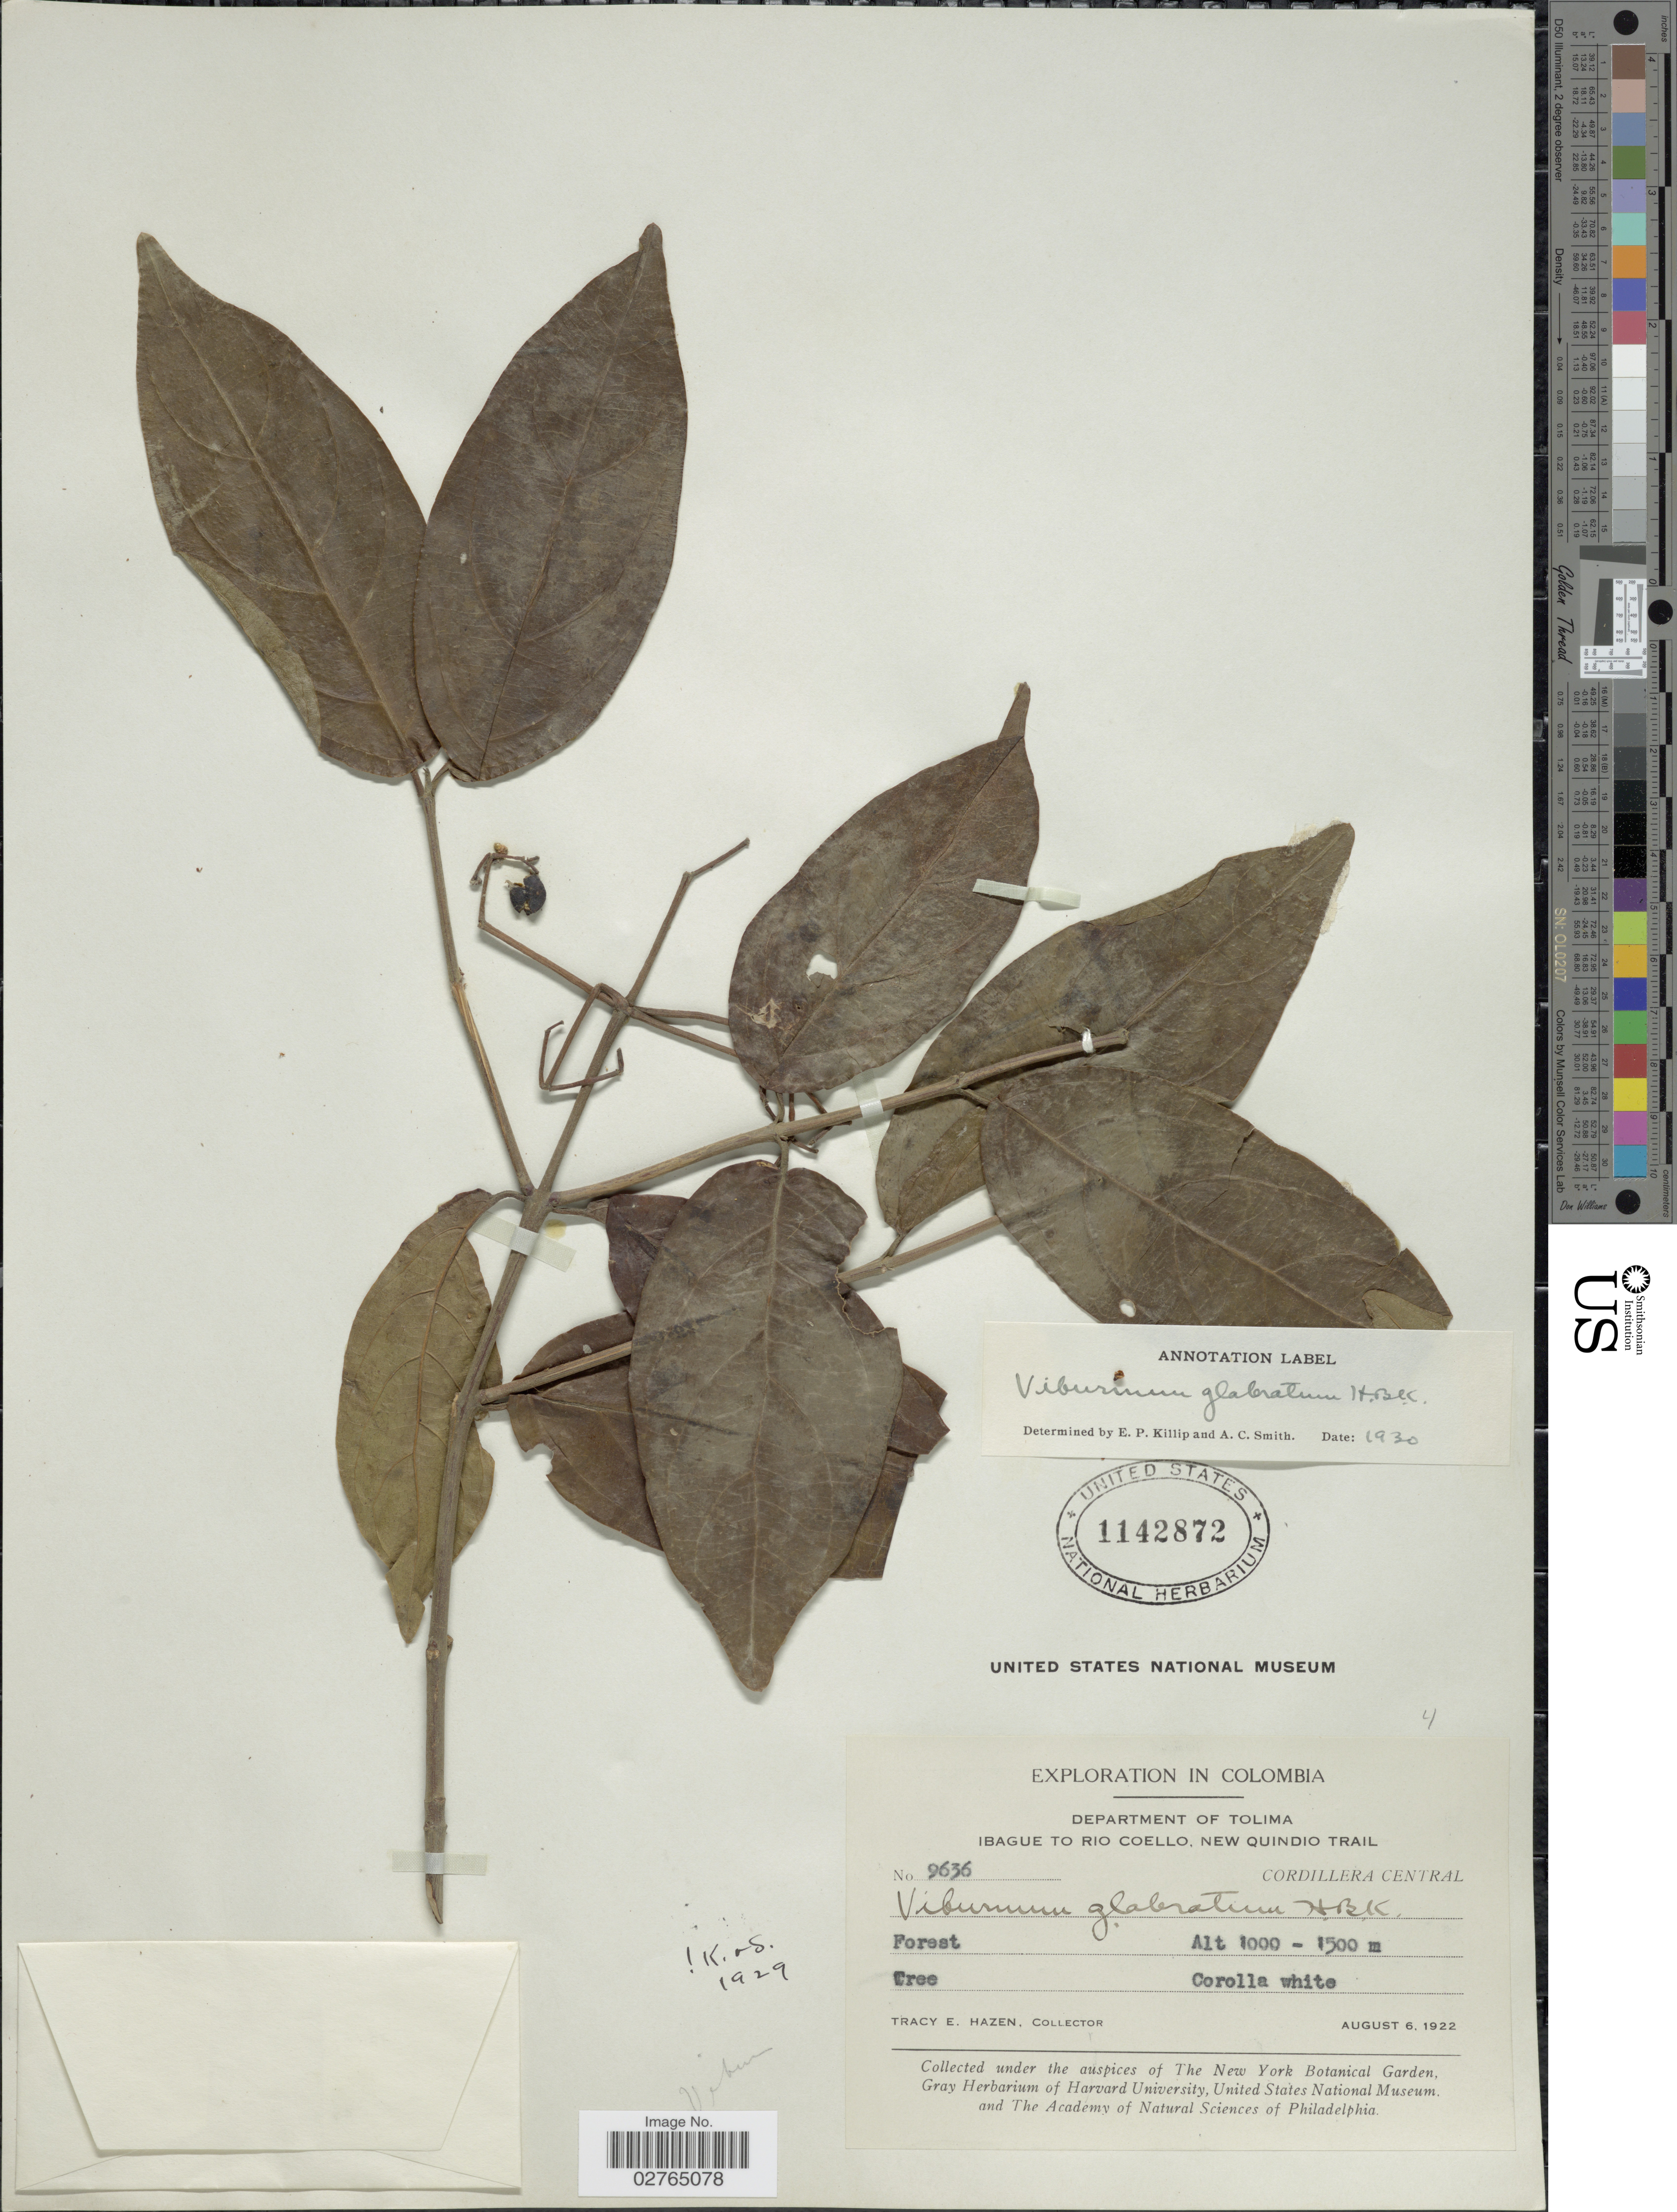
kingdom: Plantae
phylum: Tracheophyta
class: Magnoliopsida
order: Dipsacales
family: Viburnaceae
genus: Viburnum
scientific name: Viburnum glabratum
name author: Kunth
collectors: T. E. Hazen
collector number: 9636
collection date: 1922-08-06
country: Colombia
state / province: Tolima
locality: Department of Tolima. Ibague to Rio Coello, New Quindio Trail. Cordillera Central.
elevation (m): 1000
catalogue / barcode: US 1142872